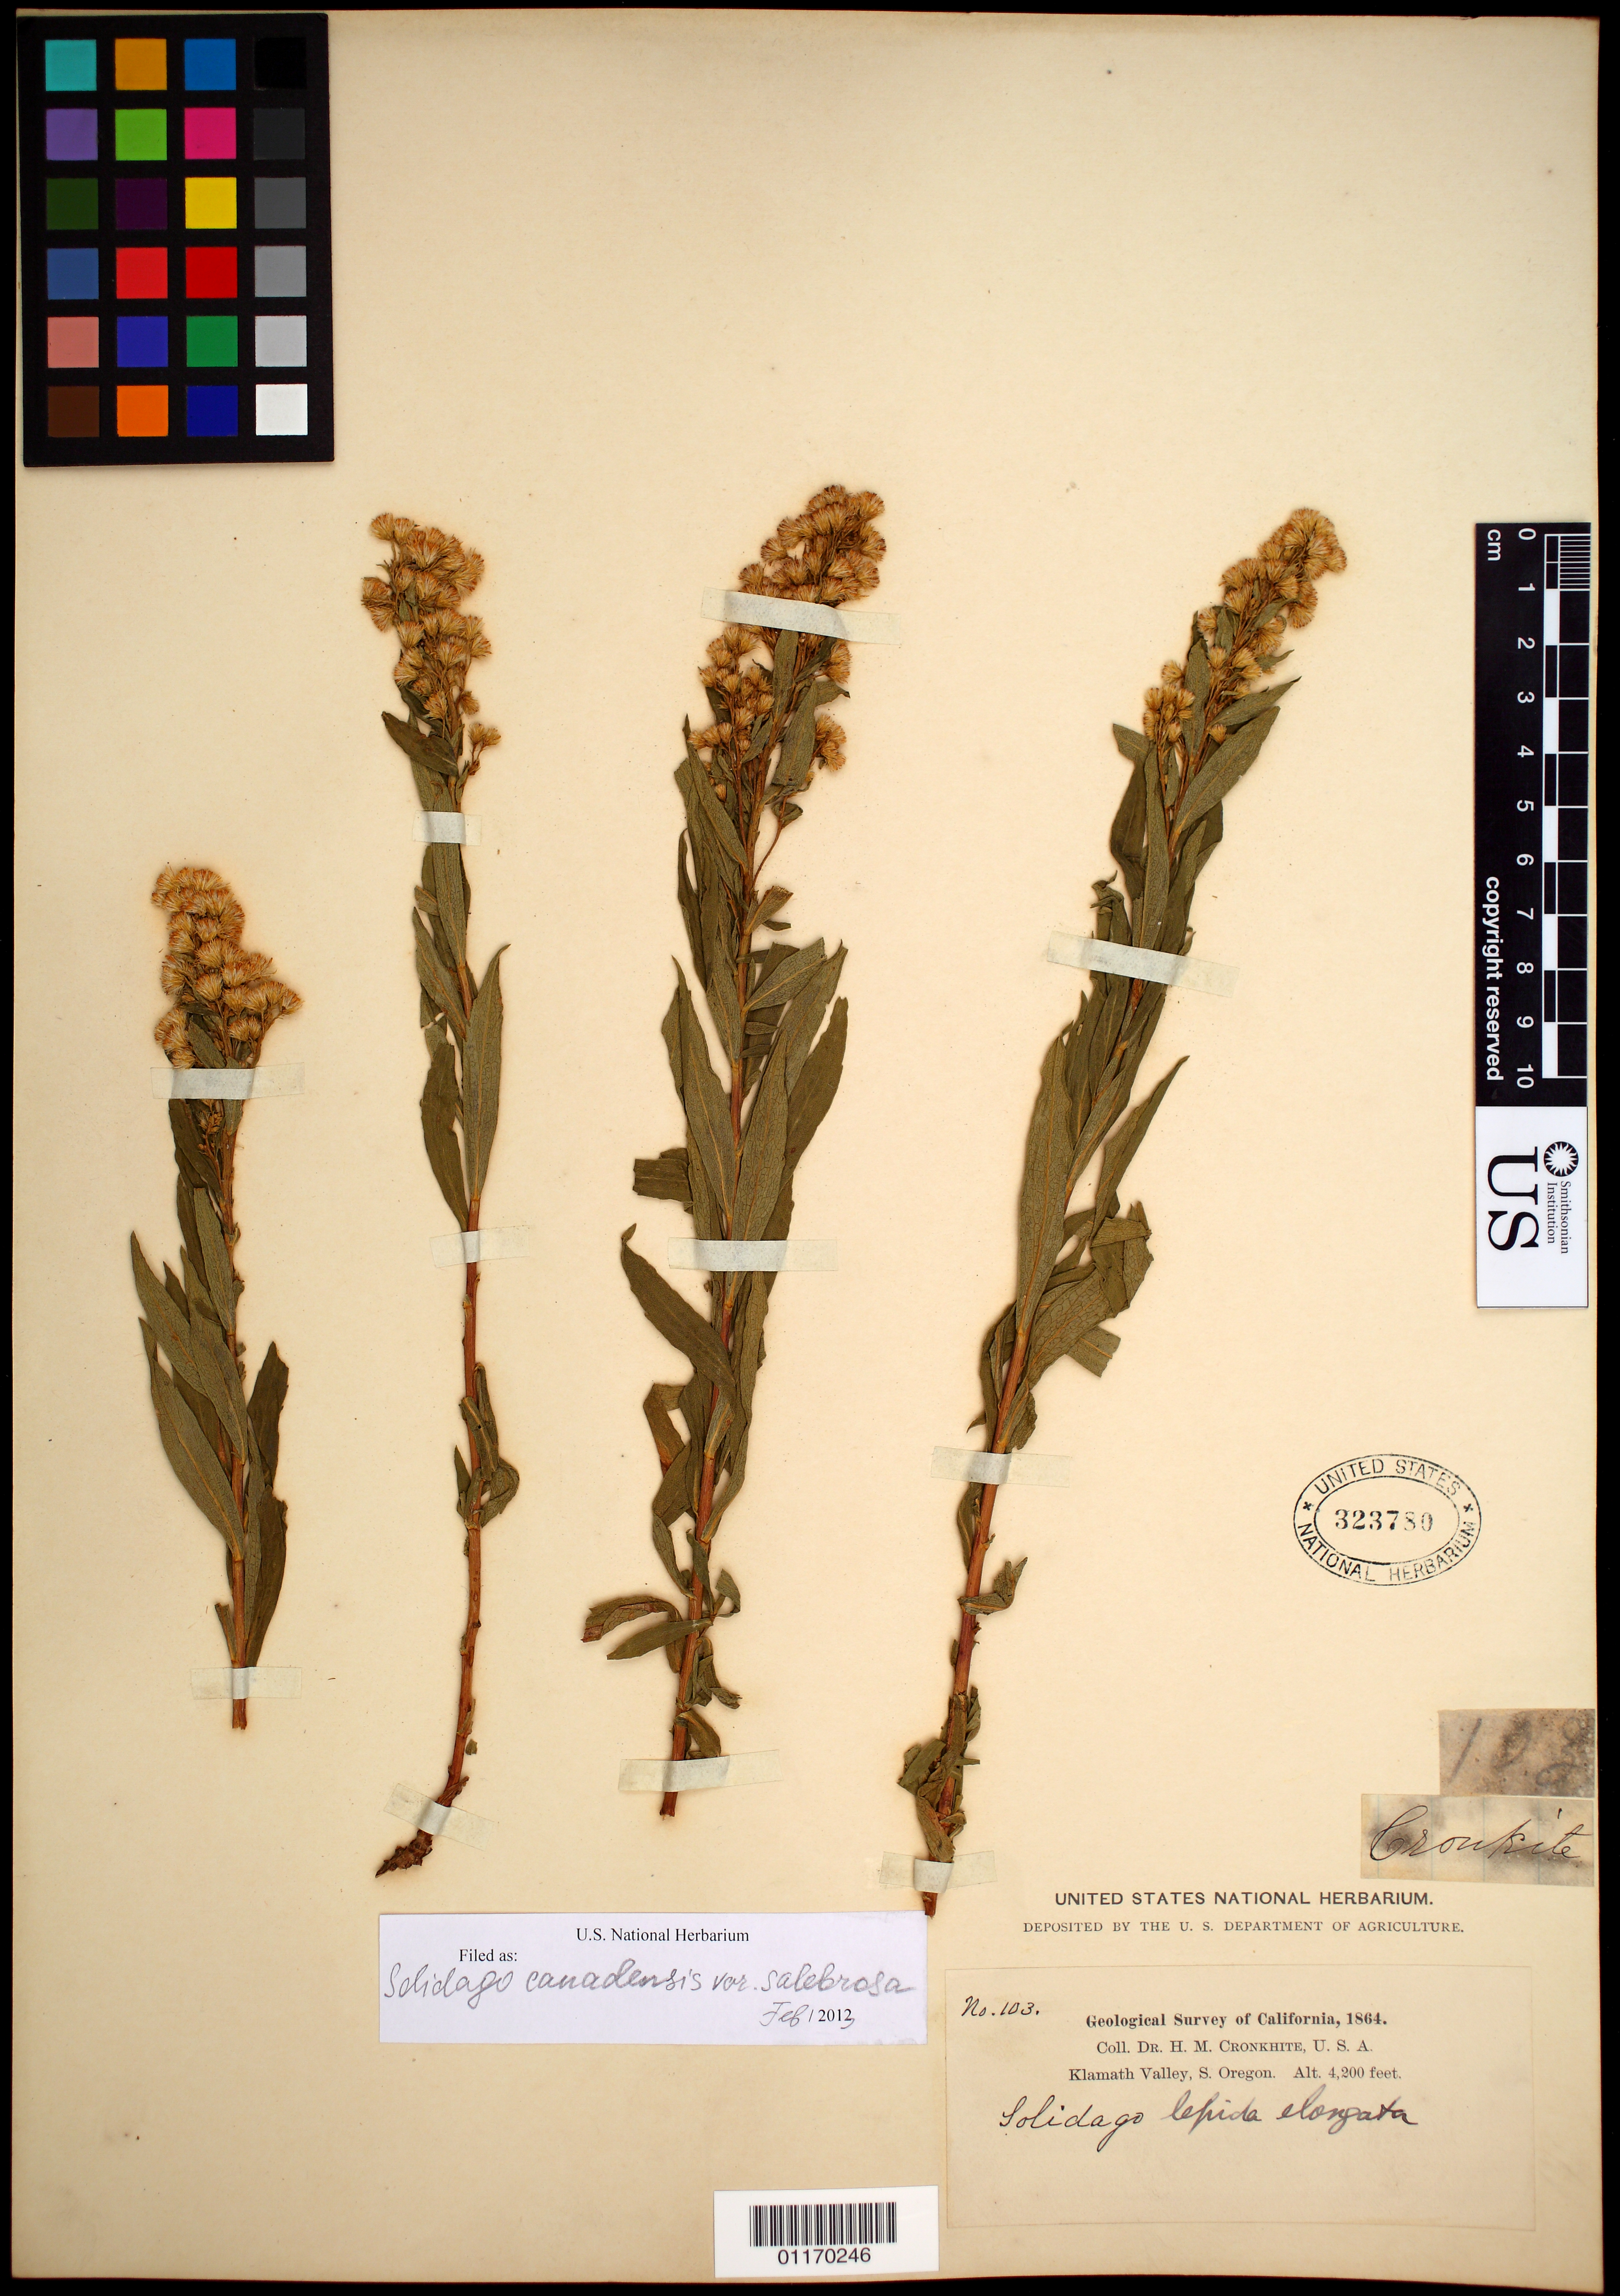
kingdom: Plantae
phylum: Tracheophyta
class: Magnoliopsida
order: Asterales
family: Asteraceae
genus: Solidago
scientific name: Solidago canadensis var. salebrosa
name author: (Piper) M.E. Jones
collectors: H. M. Cronkhite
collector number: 103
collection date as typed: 1864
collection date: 1864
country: United States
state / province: Oregon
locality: Klamath Valley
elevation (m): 1280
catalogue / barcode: US 323780